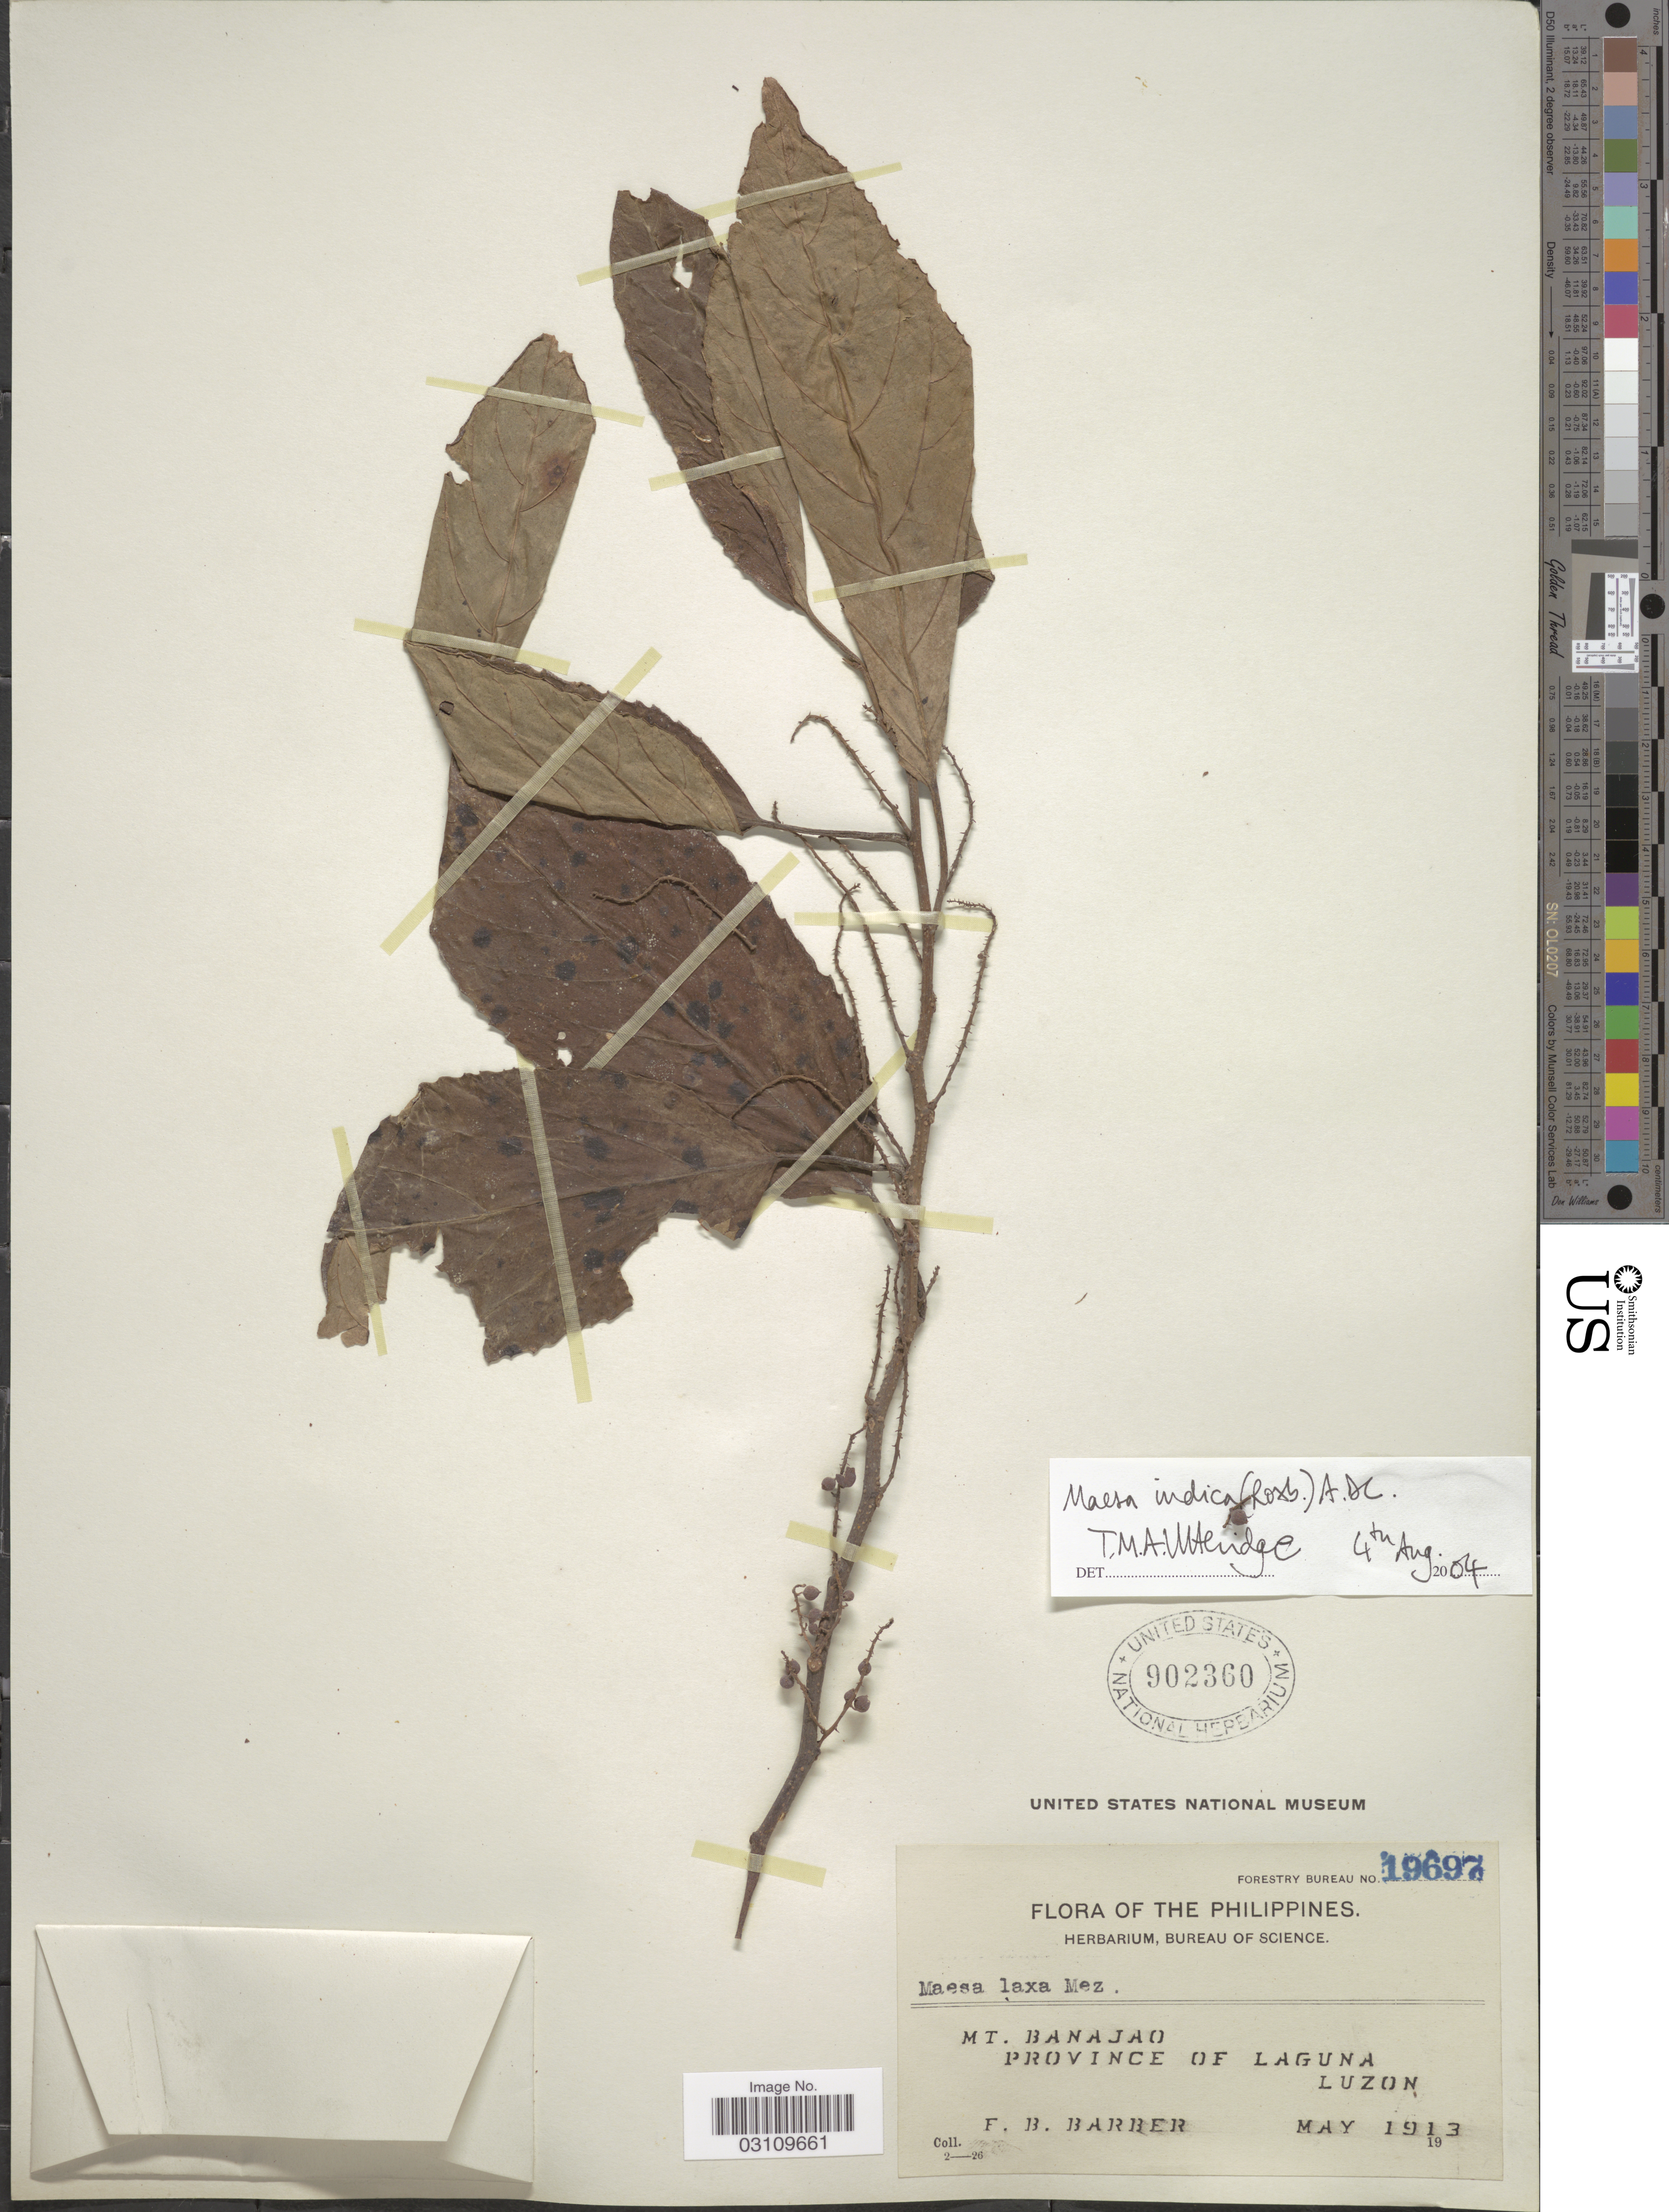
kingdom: Plantae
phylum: Tracheophyta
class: Magnoliopsida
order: Ericales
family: Primulaceae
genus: Maesa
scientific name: Maesa indica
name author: (Roxb.) A. DC.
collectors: F. Barber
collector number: Forestry Bureau 19697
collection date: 1913-05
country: Philippines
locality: Mt. Banajao, Province of Laguna, Luzon.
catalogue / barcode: US 902360